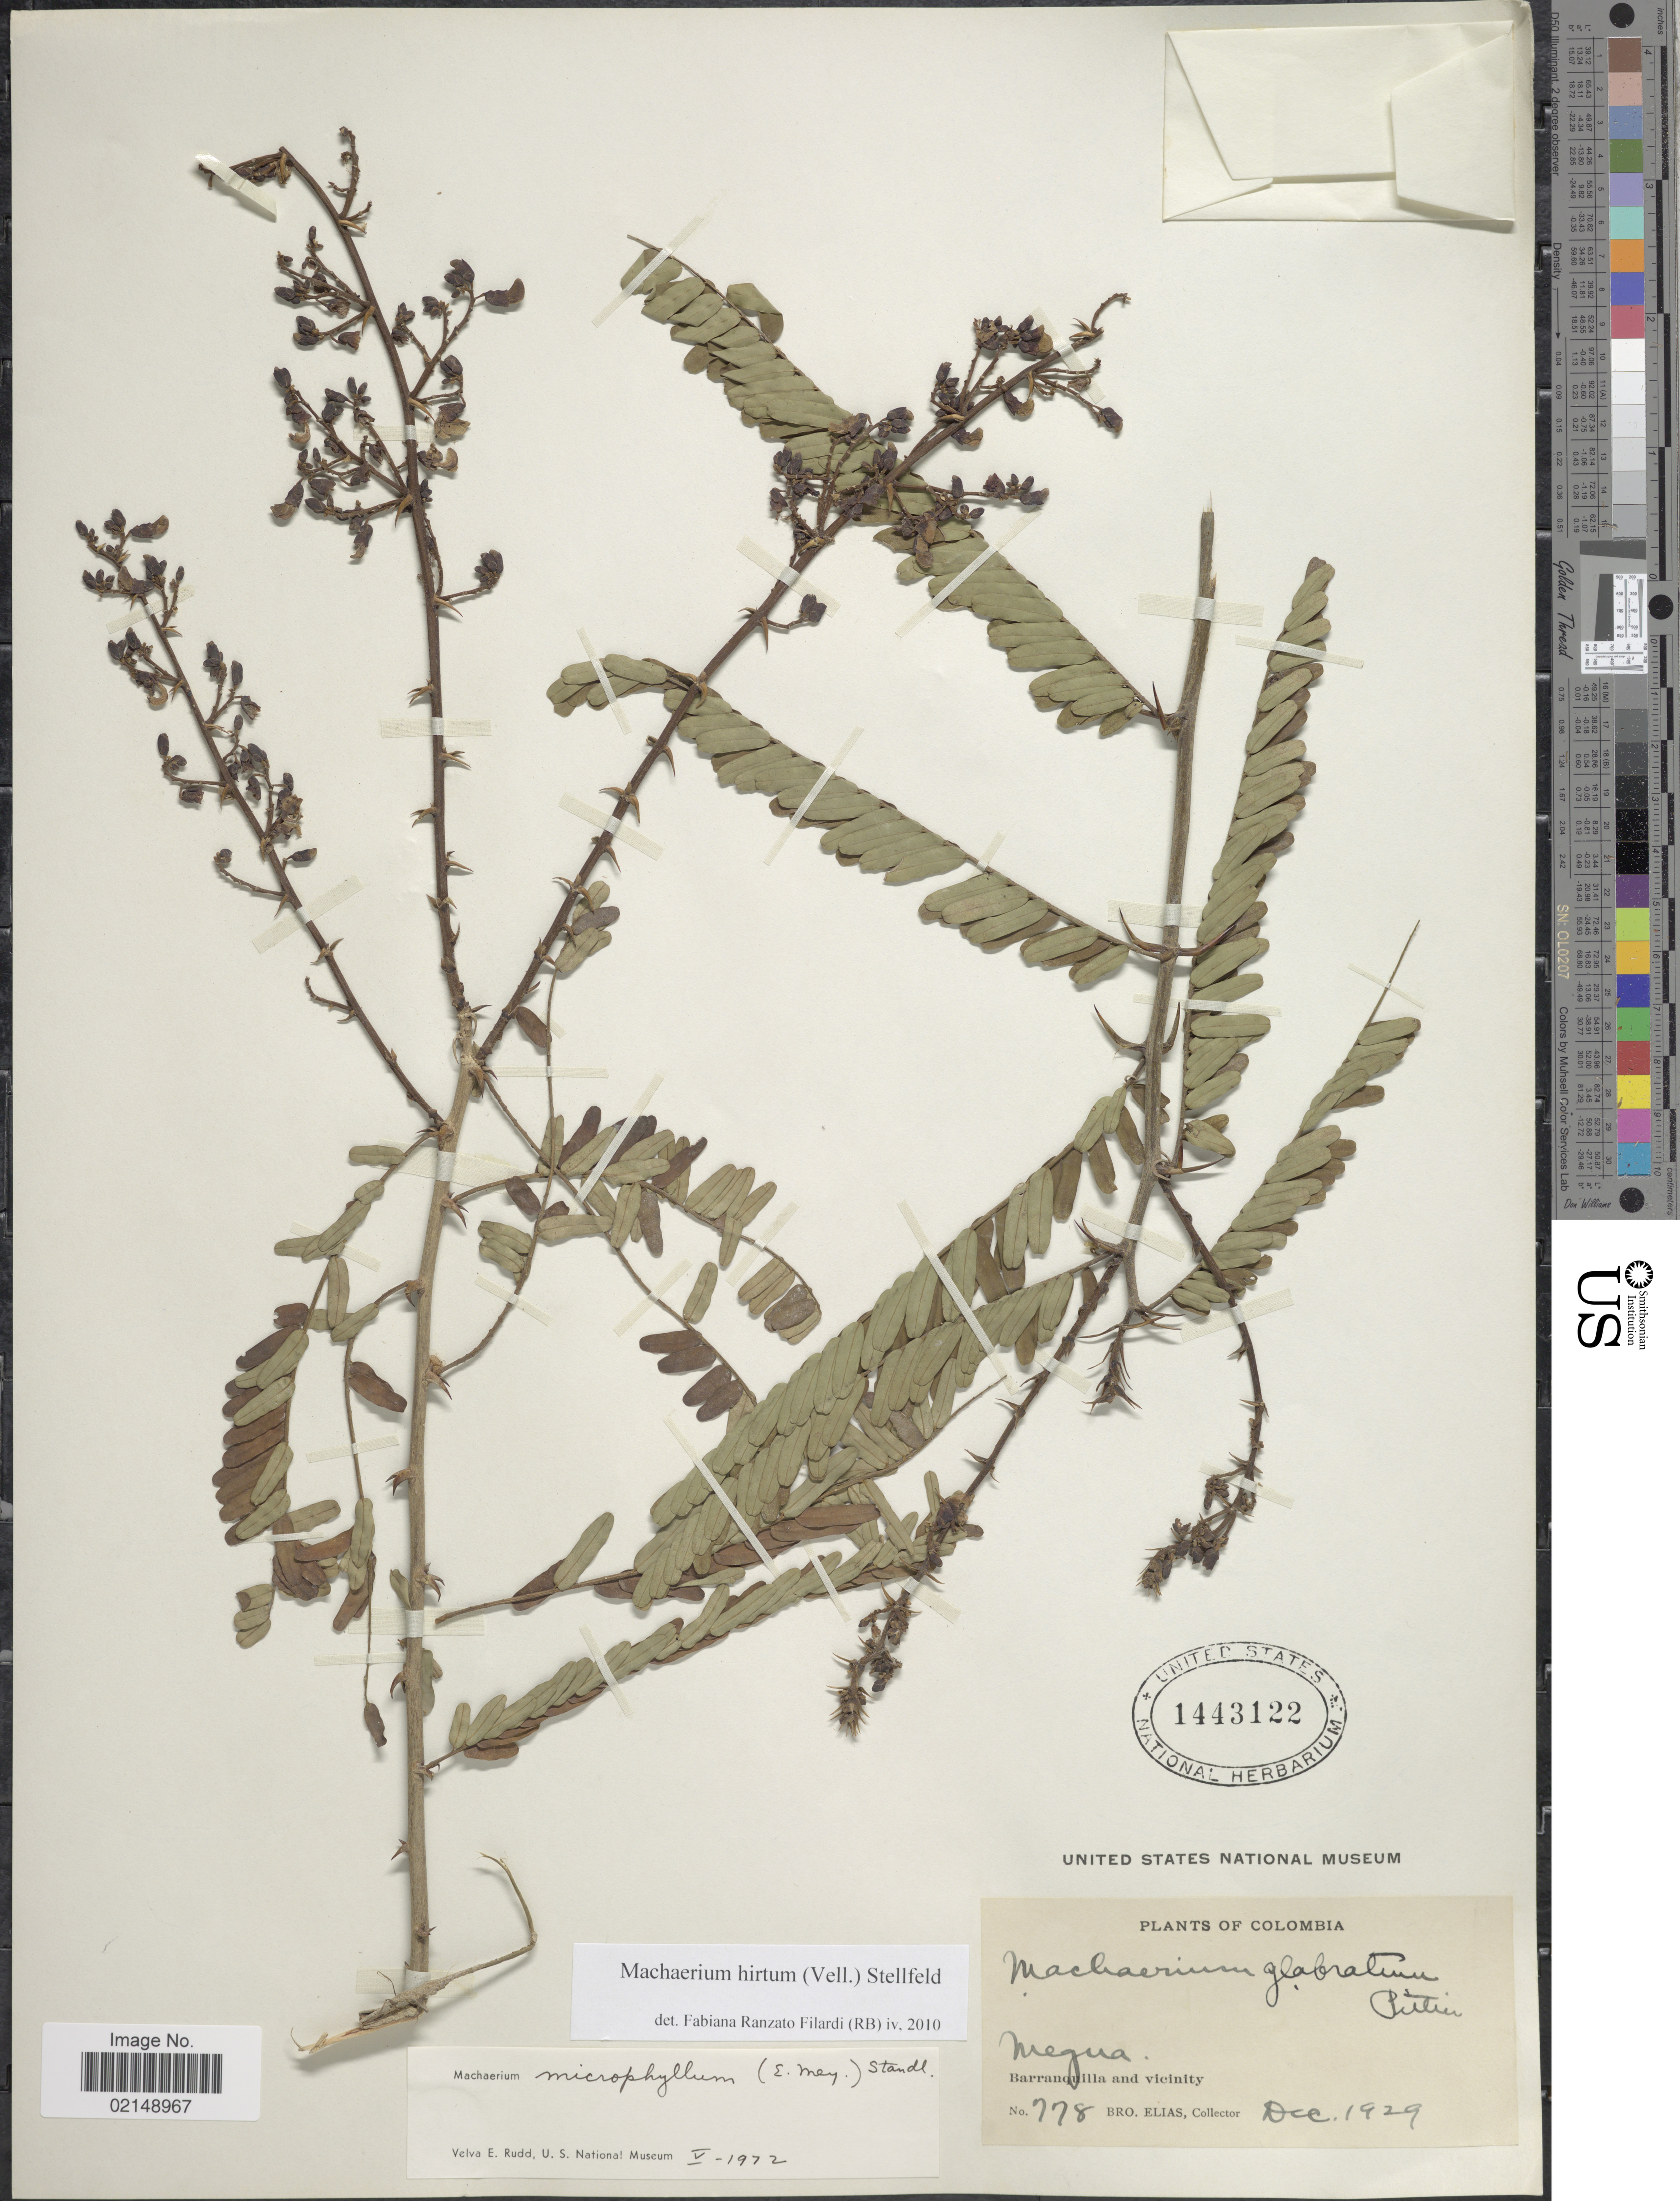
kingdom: Plantae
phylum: Tracheophyta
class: Magnoliopsida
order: Fabales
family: Fabaceae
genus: Machaerium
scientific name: Machaerium hirtum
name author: (Vell.) Stellfeld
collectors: Bro. Elias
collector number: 778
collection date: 1929-12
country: Colombia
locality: Megua. Barranquilla and vicinity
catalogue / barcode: US 1443122